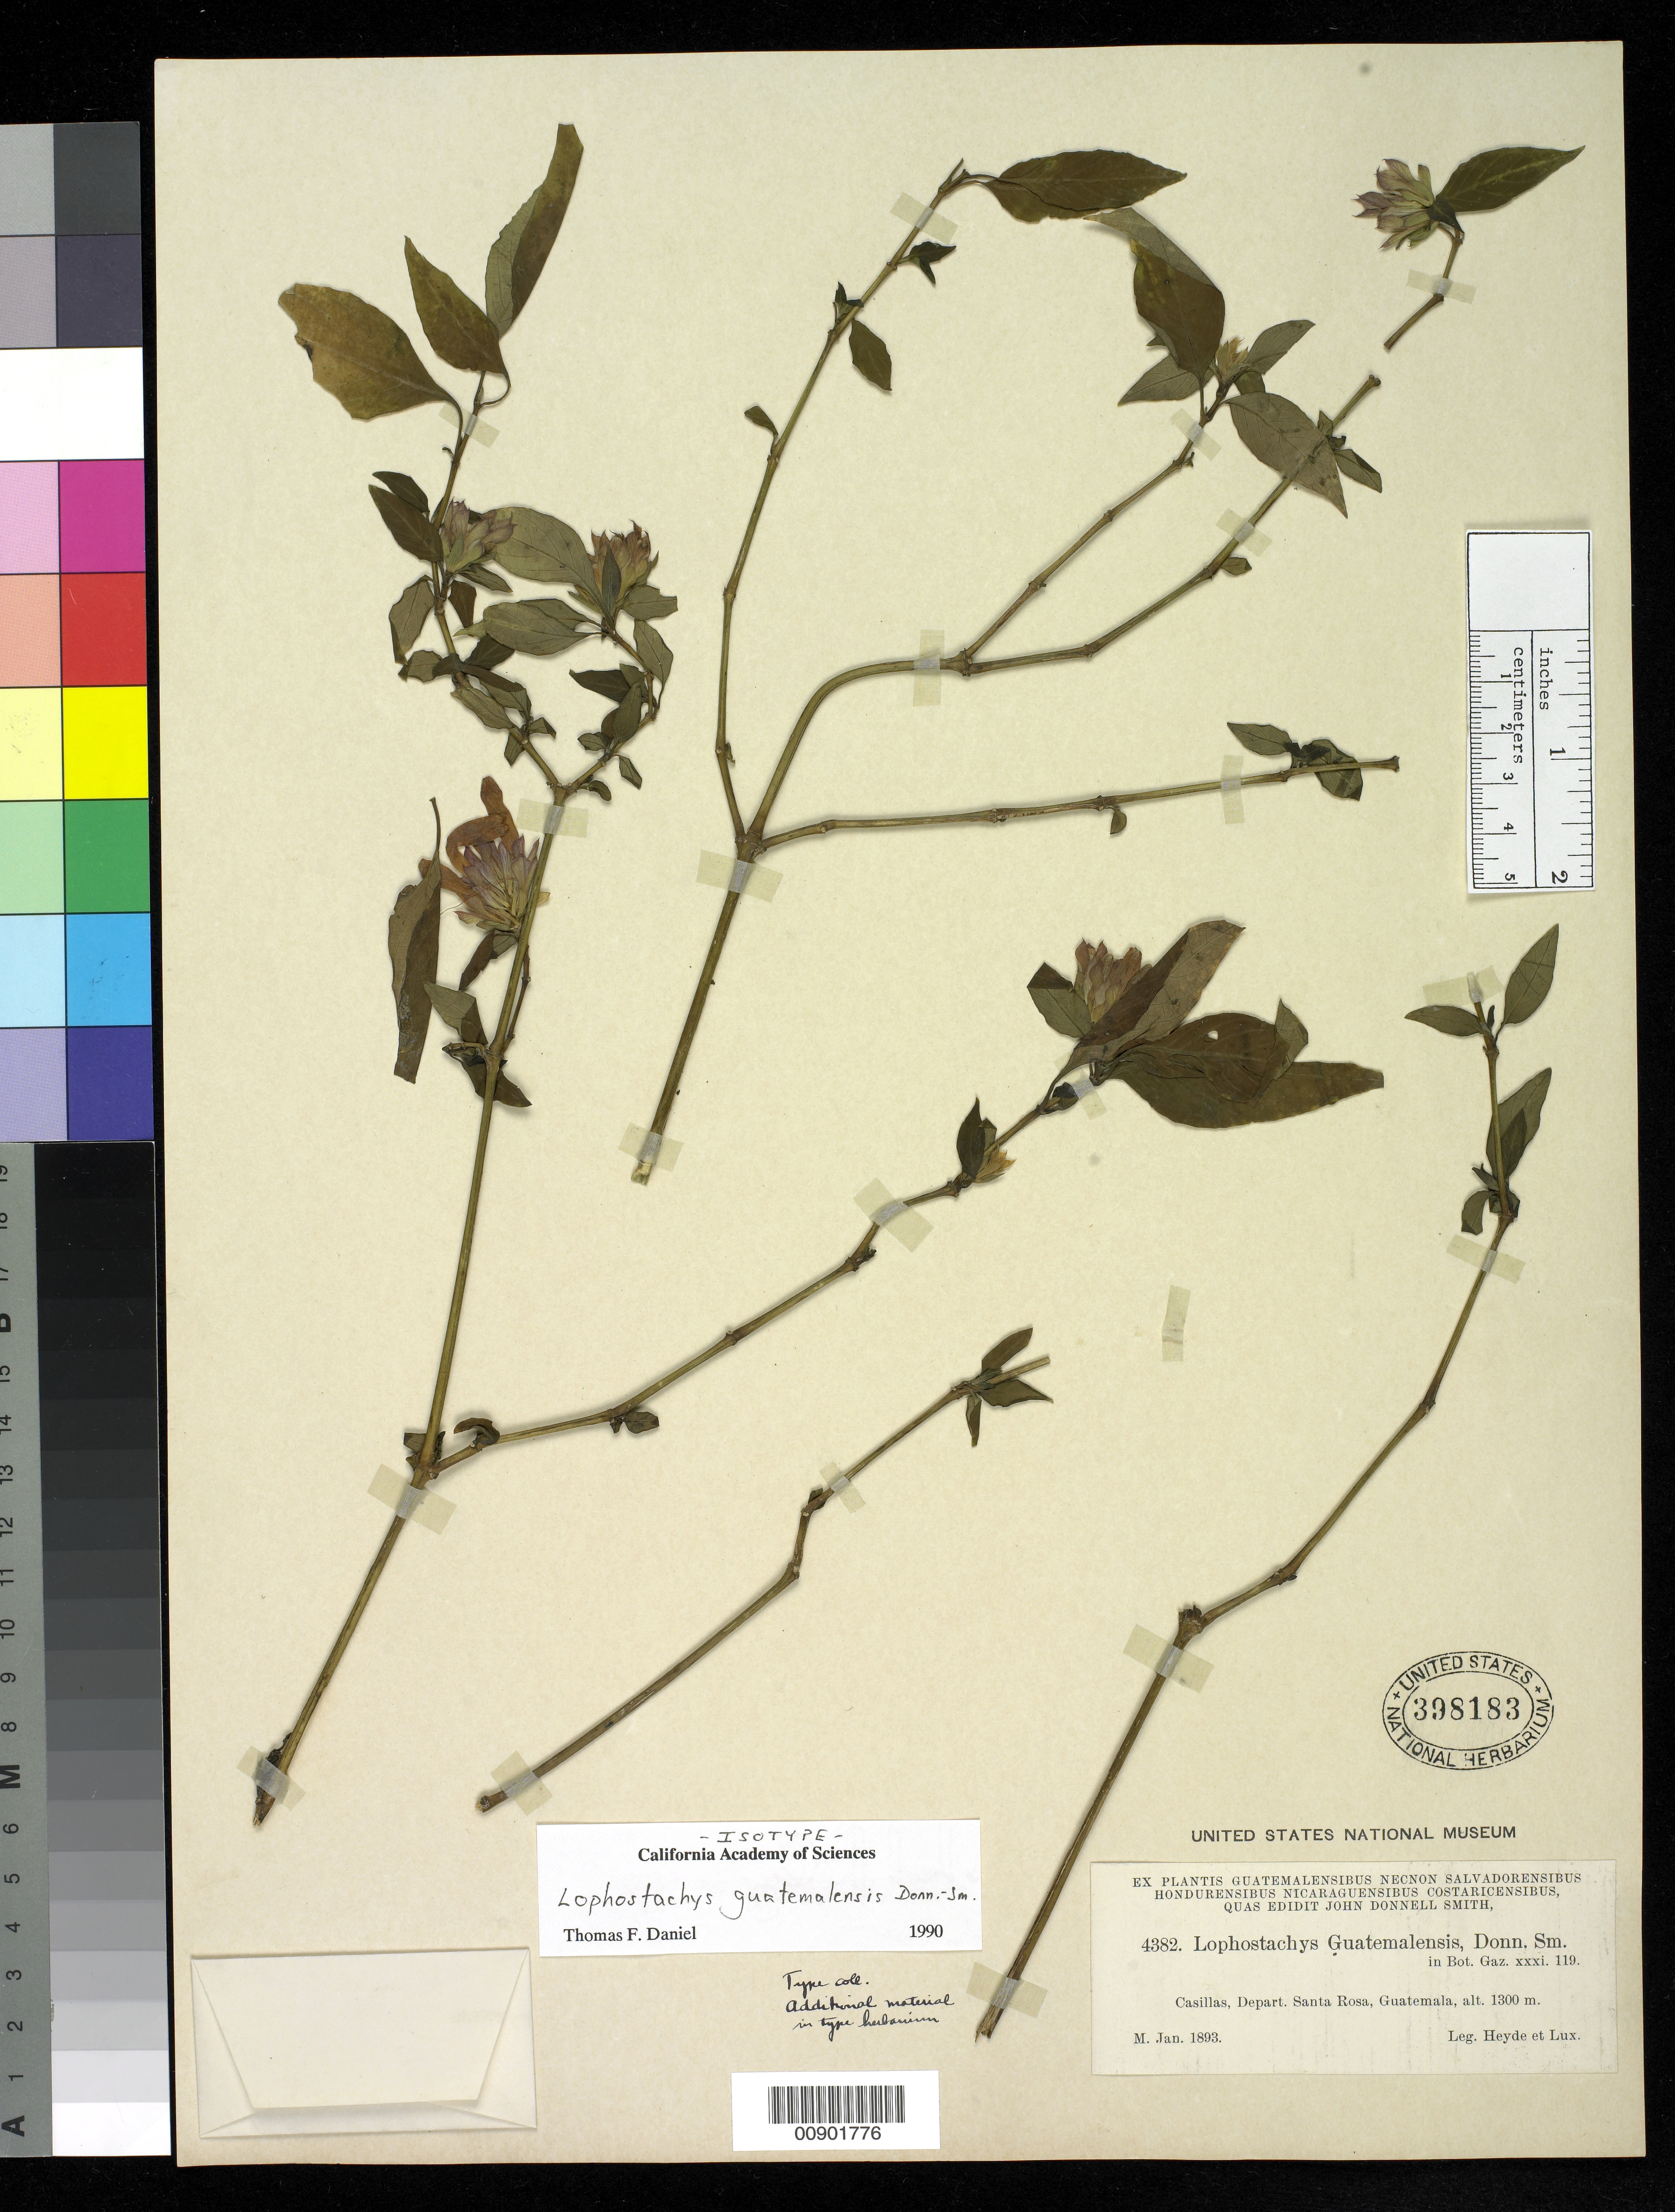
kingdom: Plantae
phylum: Tracheophyta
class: Magnoliopsida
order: Lamiales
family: Acanthaceae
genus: Lophostachys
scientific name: Lophostachys guatemalensis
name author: Donn. Sm.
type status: Isotype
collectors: E. T. Heyde & E. Lux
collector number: J.D.S. 4382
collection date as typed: Jan 1893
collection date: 1893-01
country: Guatemala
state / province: Santa Rosa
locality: Casillas, Depart. Santa Rosa.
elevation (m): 1300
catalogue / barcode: US 398183